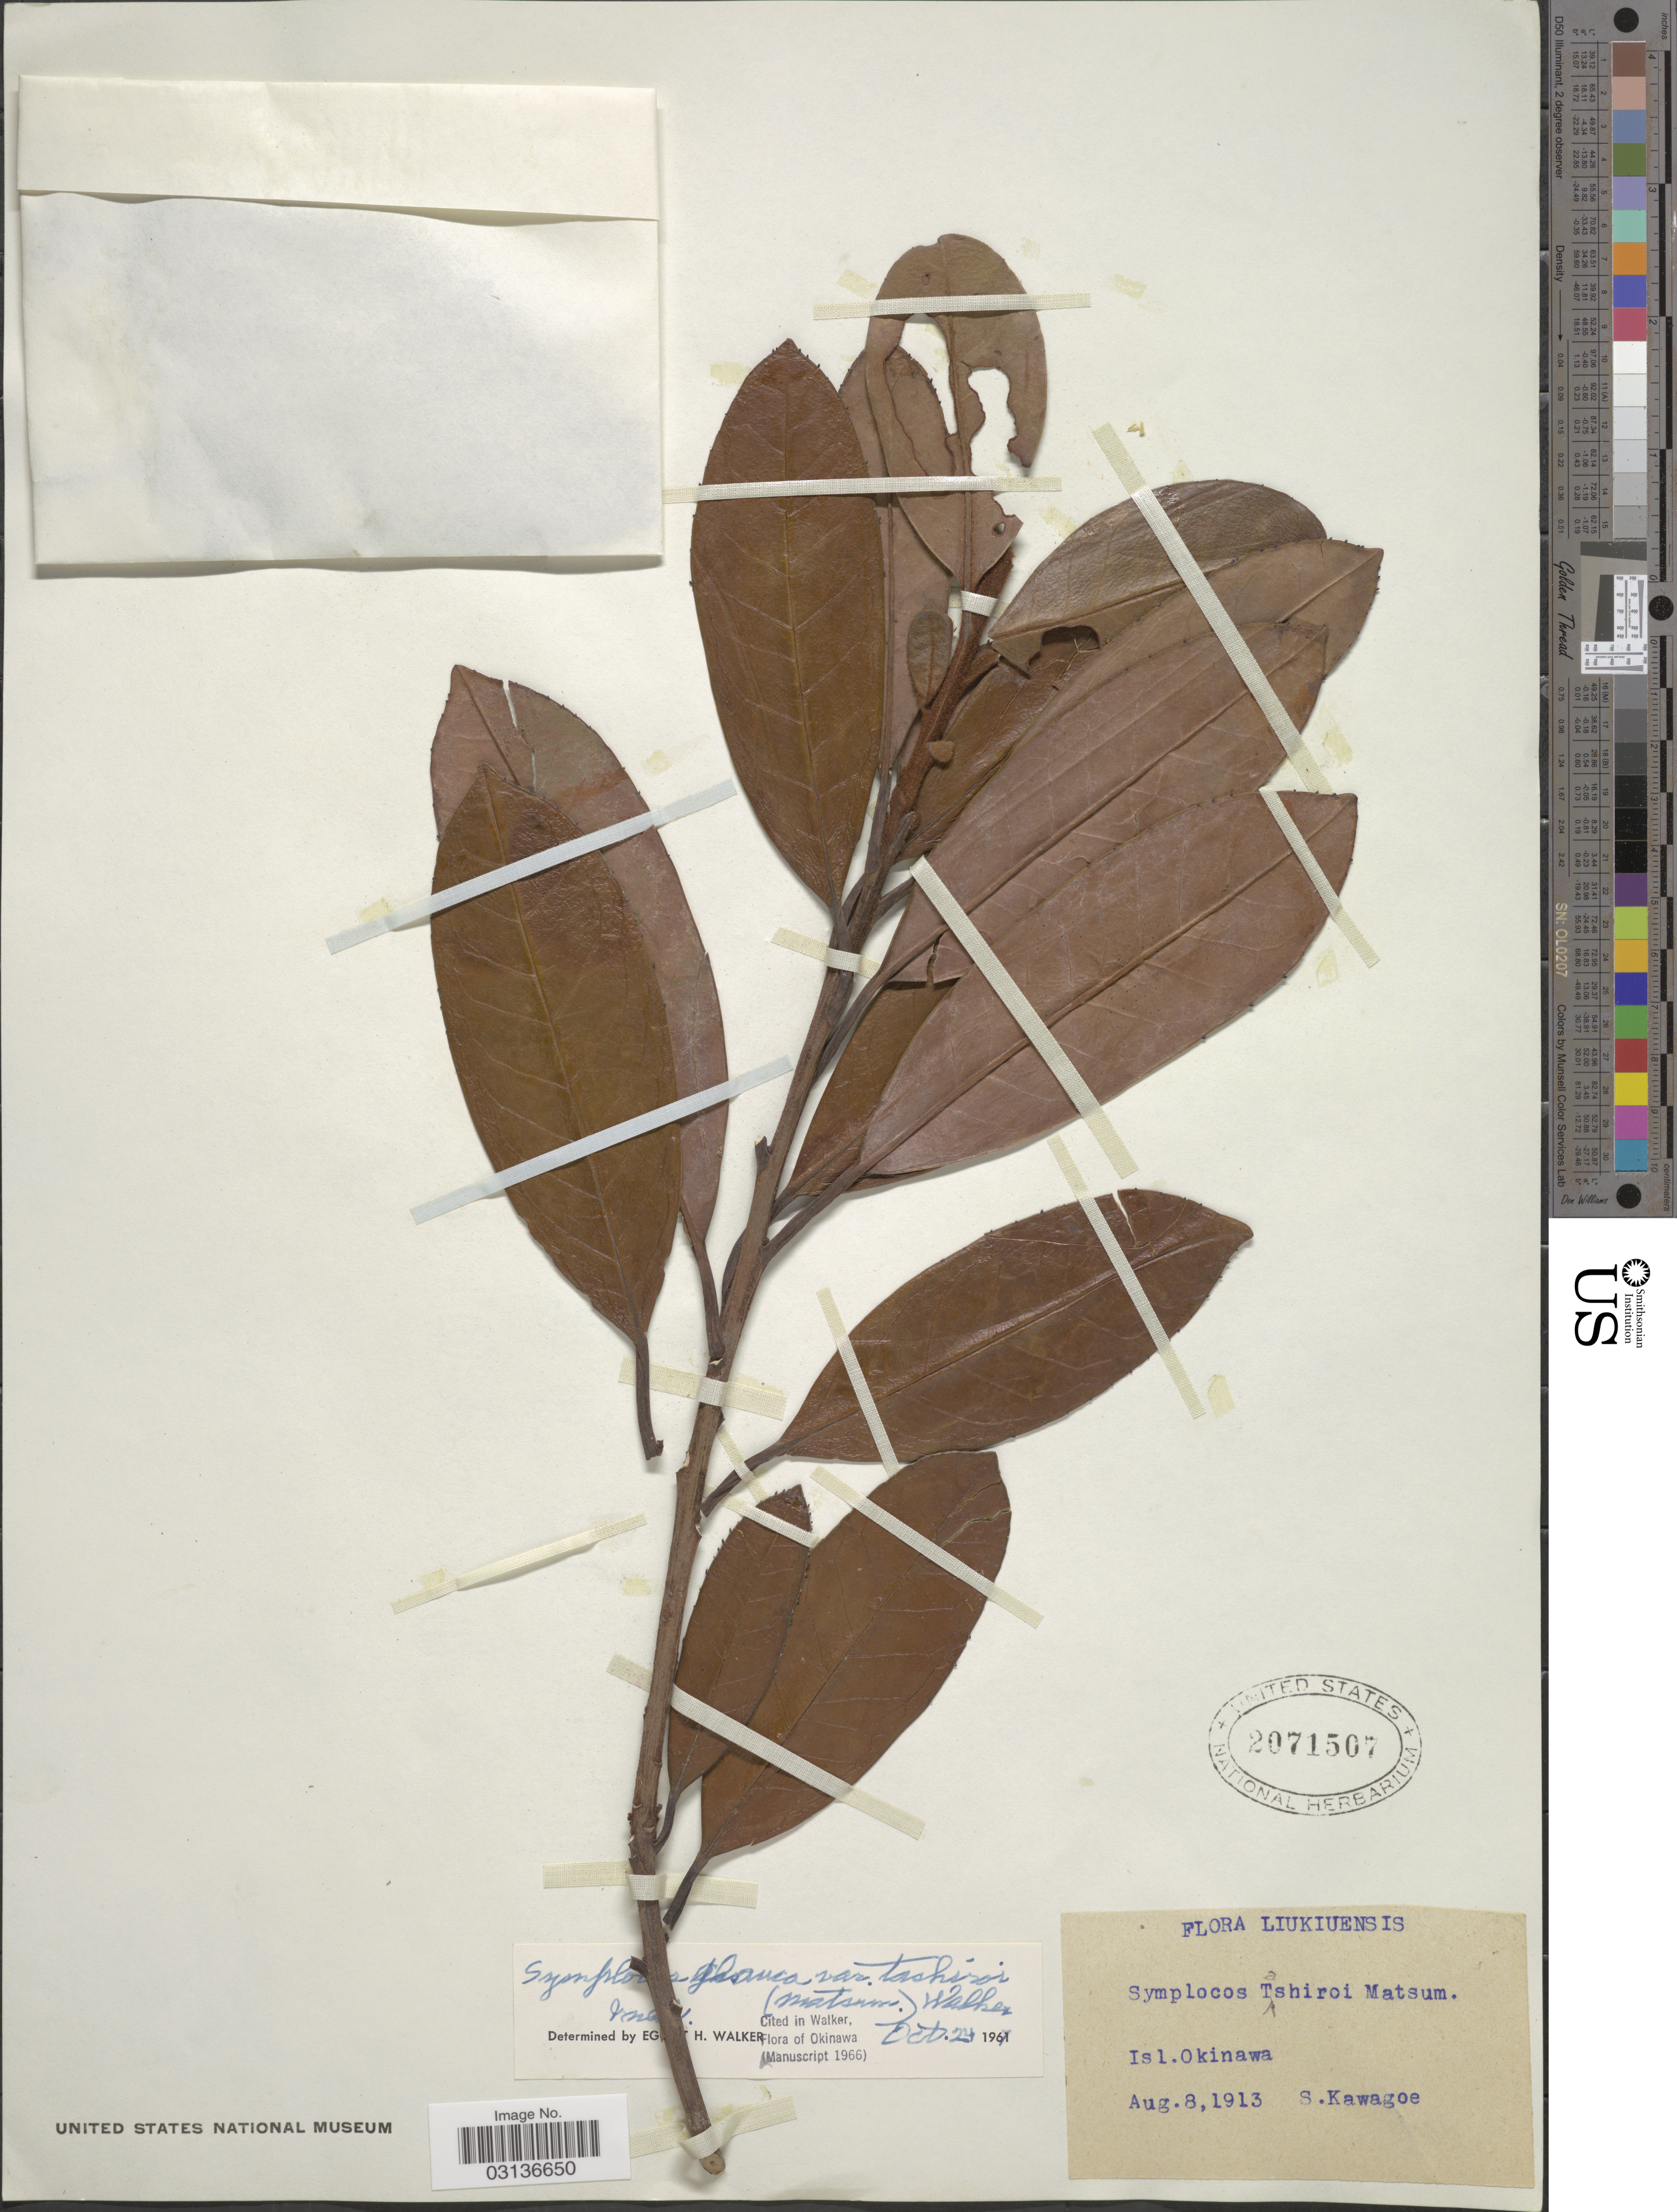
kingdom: Plantae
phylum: Tracheophyta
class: Magnoliopsida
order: Ericales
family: Symplocaceae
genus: Symplocos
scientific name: Symplocos glauca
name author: (Thunb.) Koidz.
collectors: S. Kawagoe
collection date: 1913-08-08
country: Japan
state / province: Okinawa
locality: Liukiuensis.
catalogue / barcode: US 2071507